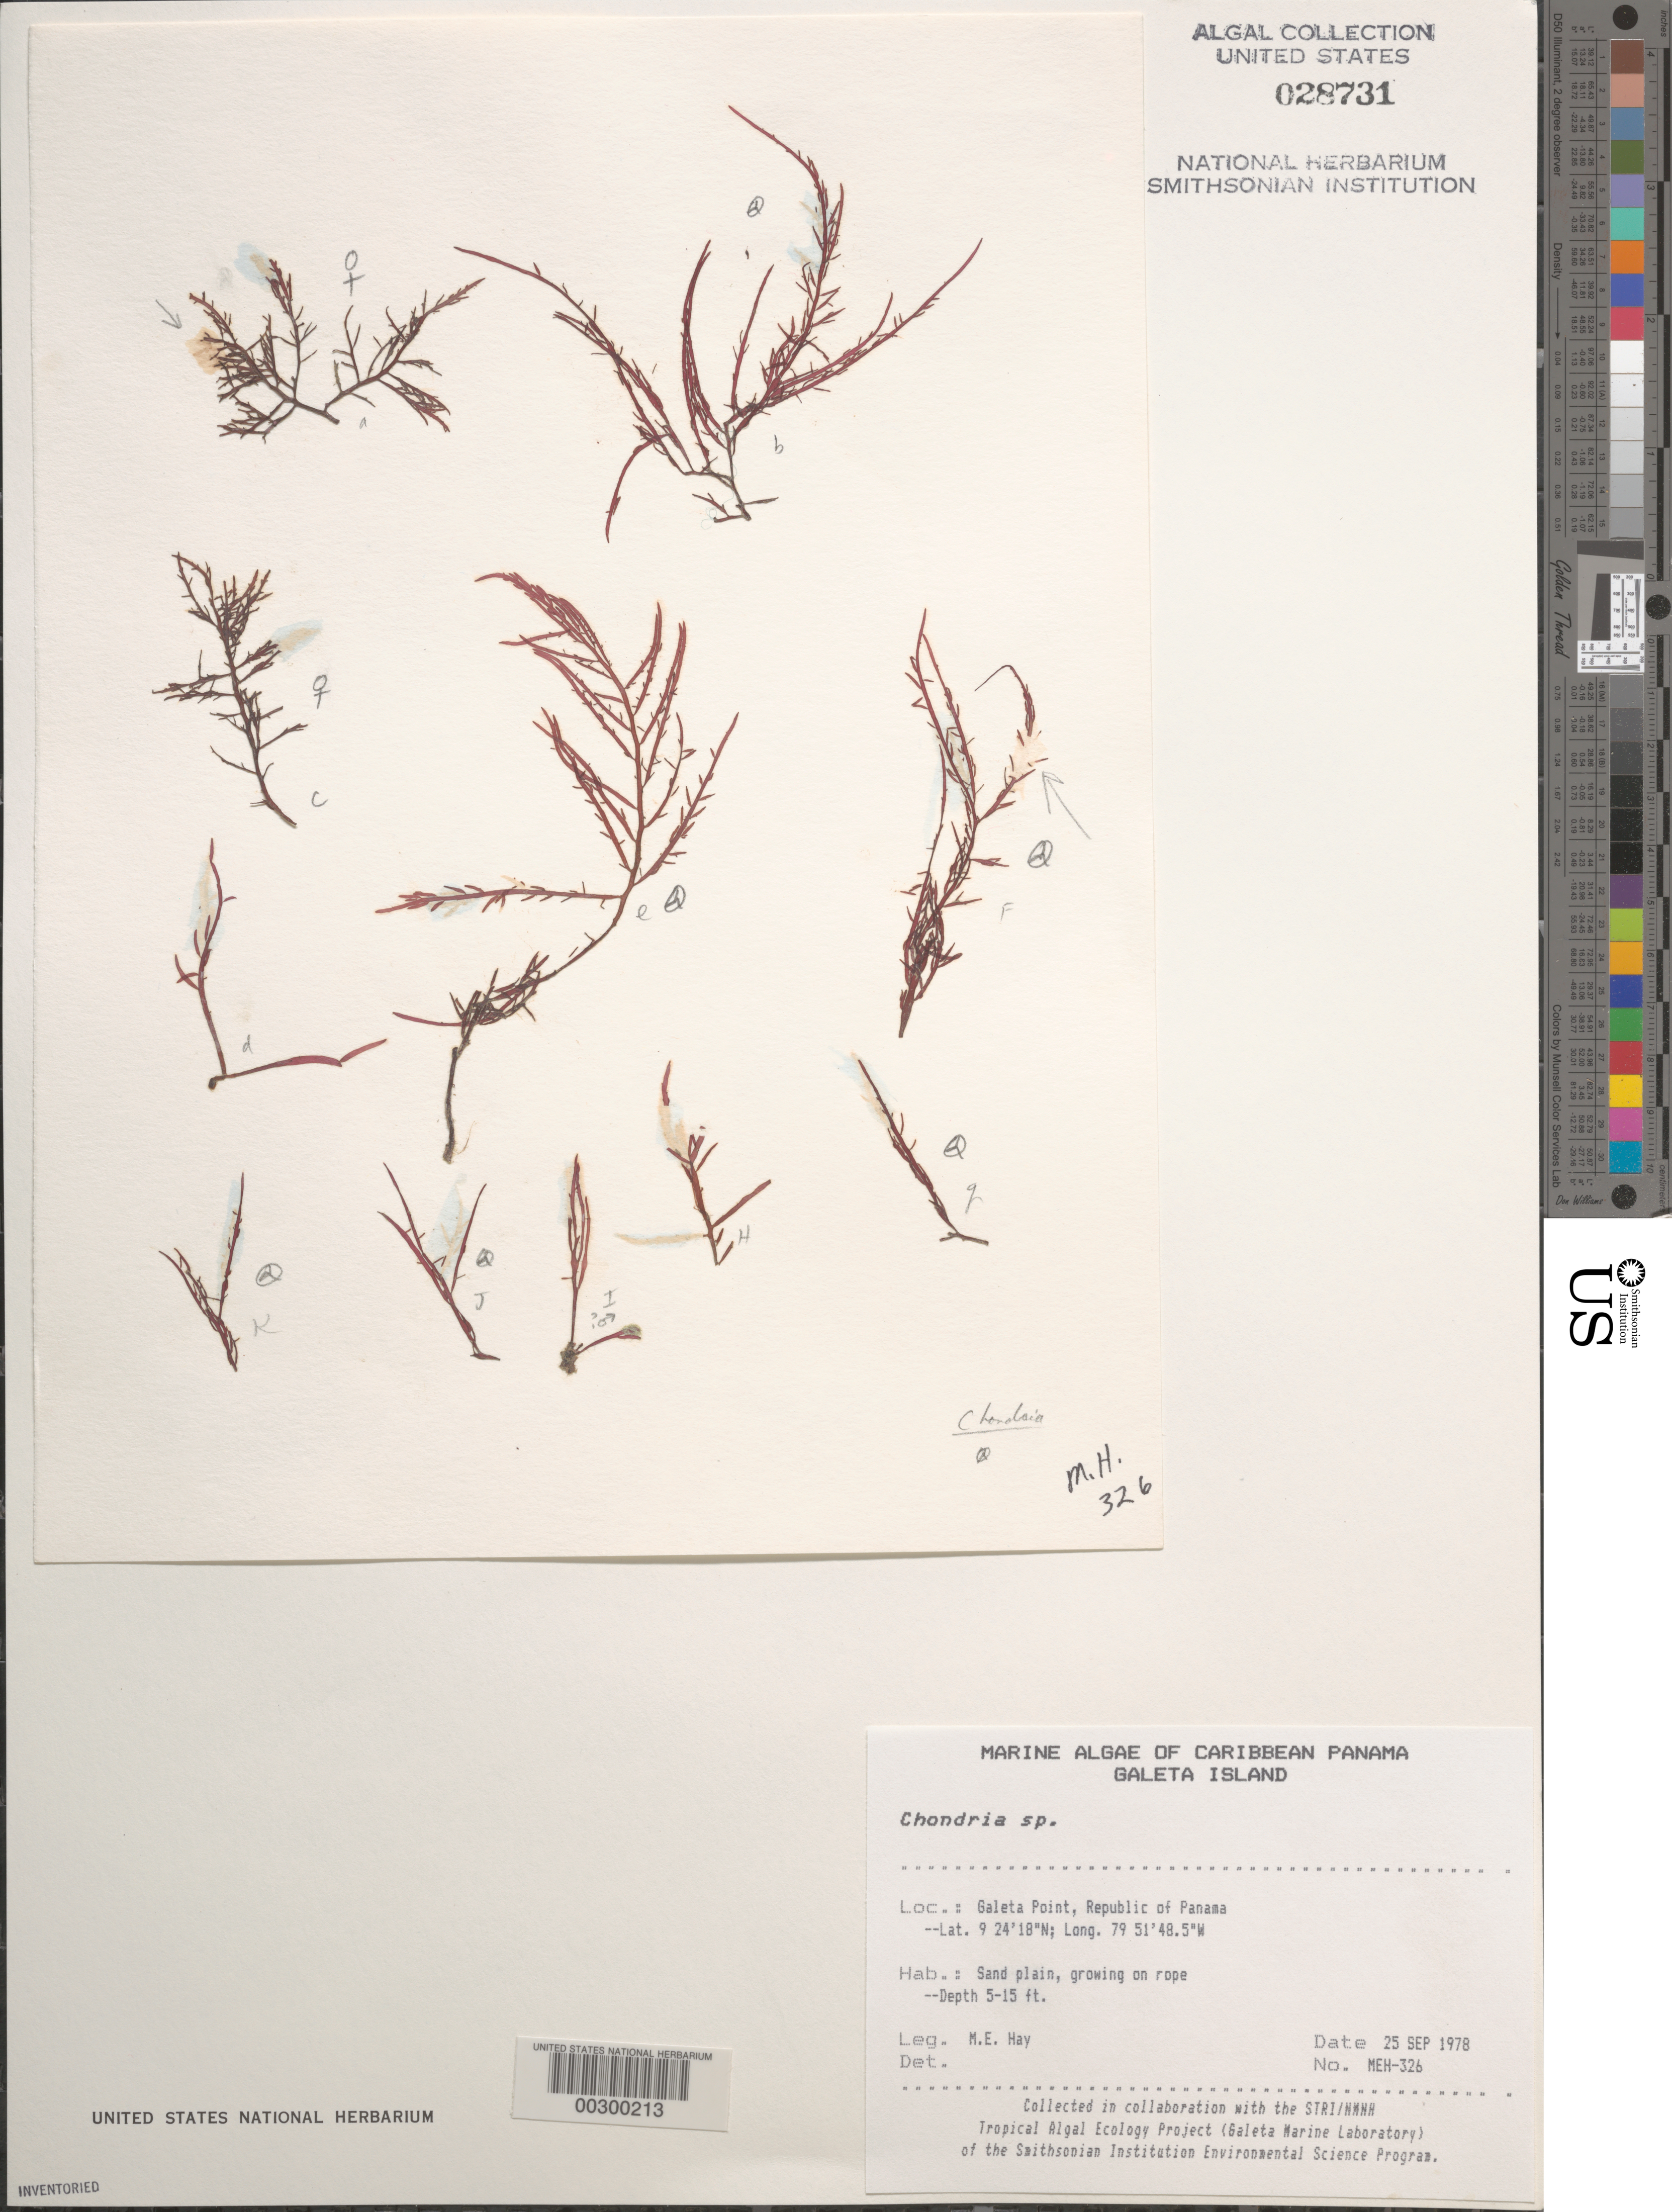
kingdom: Plantae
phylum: Rhodophyta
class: Florideophyceae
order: Ceramiales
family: Rhodomelaceae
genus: Chondria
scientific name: Chondria sp.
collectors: M. E. Hay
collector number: MEH-326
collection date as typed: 25 Sep 1978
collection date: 1978-09-25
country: Panama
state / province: Colón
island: Galeta Island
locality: Galeta Point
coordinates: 9 24' 18" N, 79 51' 48.5" W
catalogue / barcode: US 28731